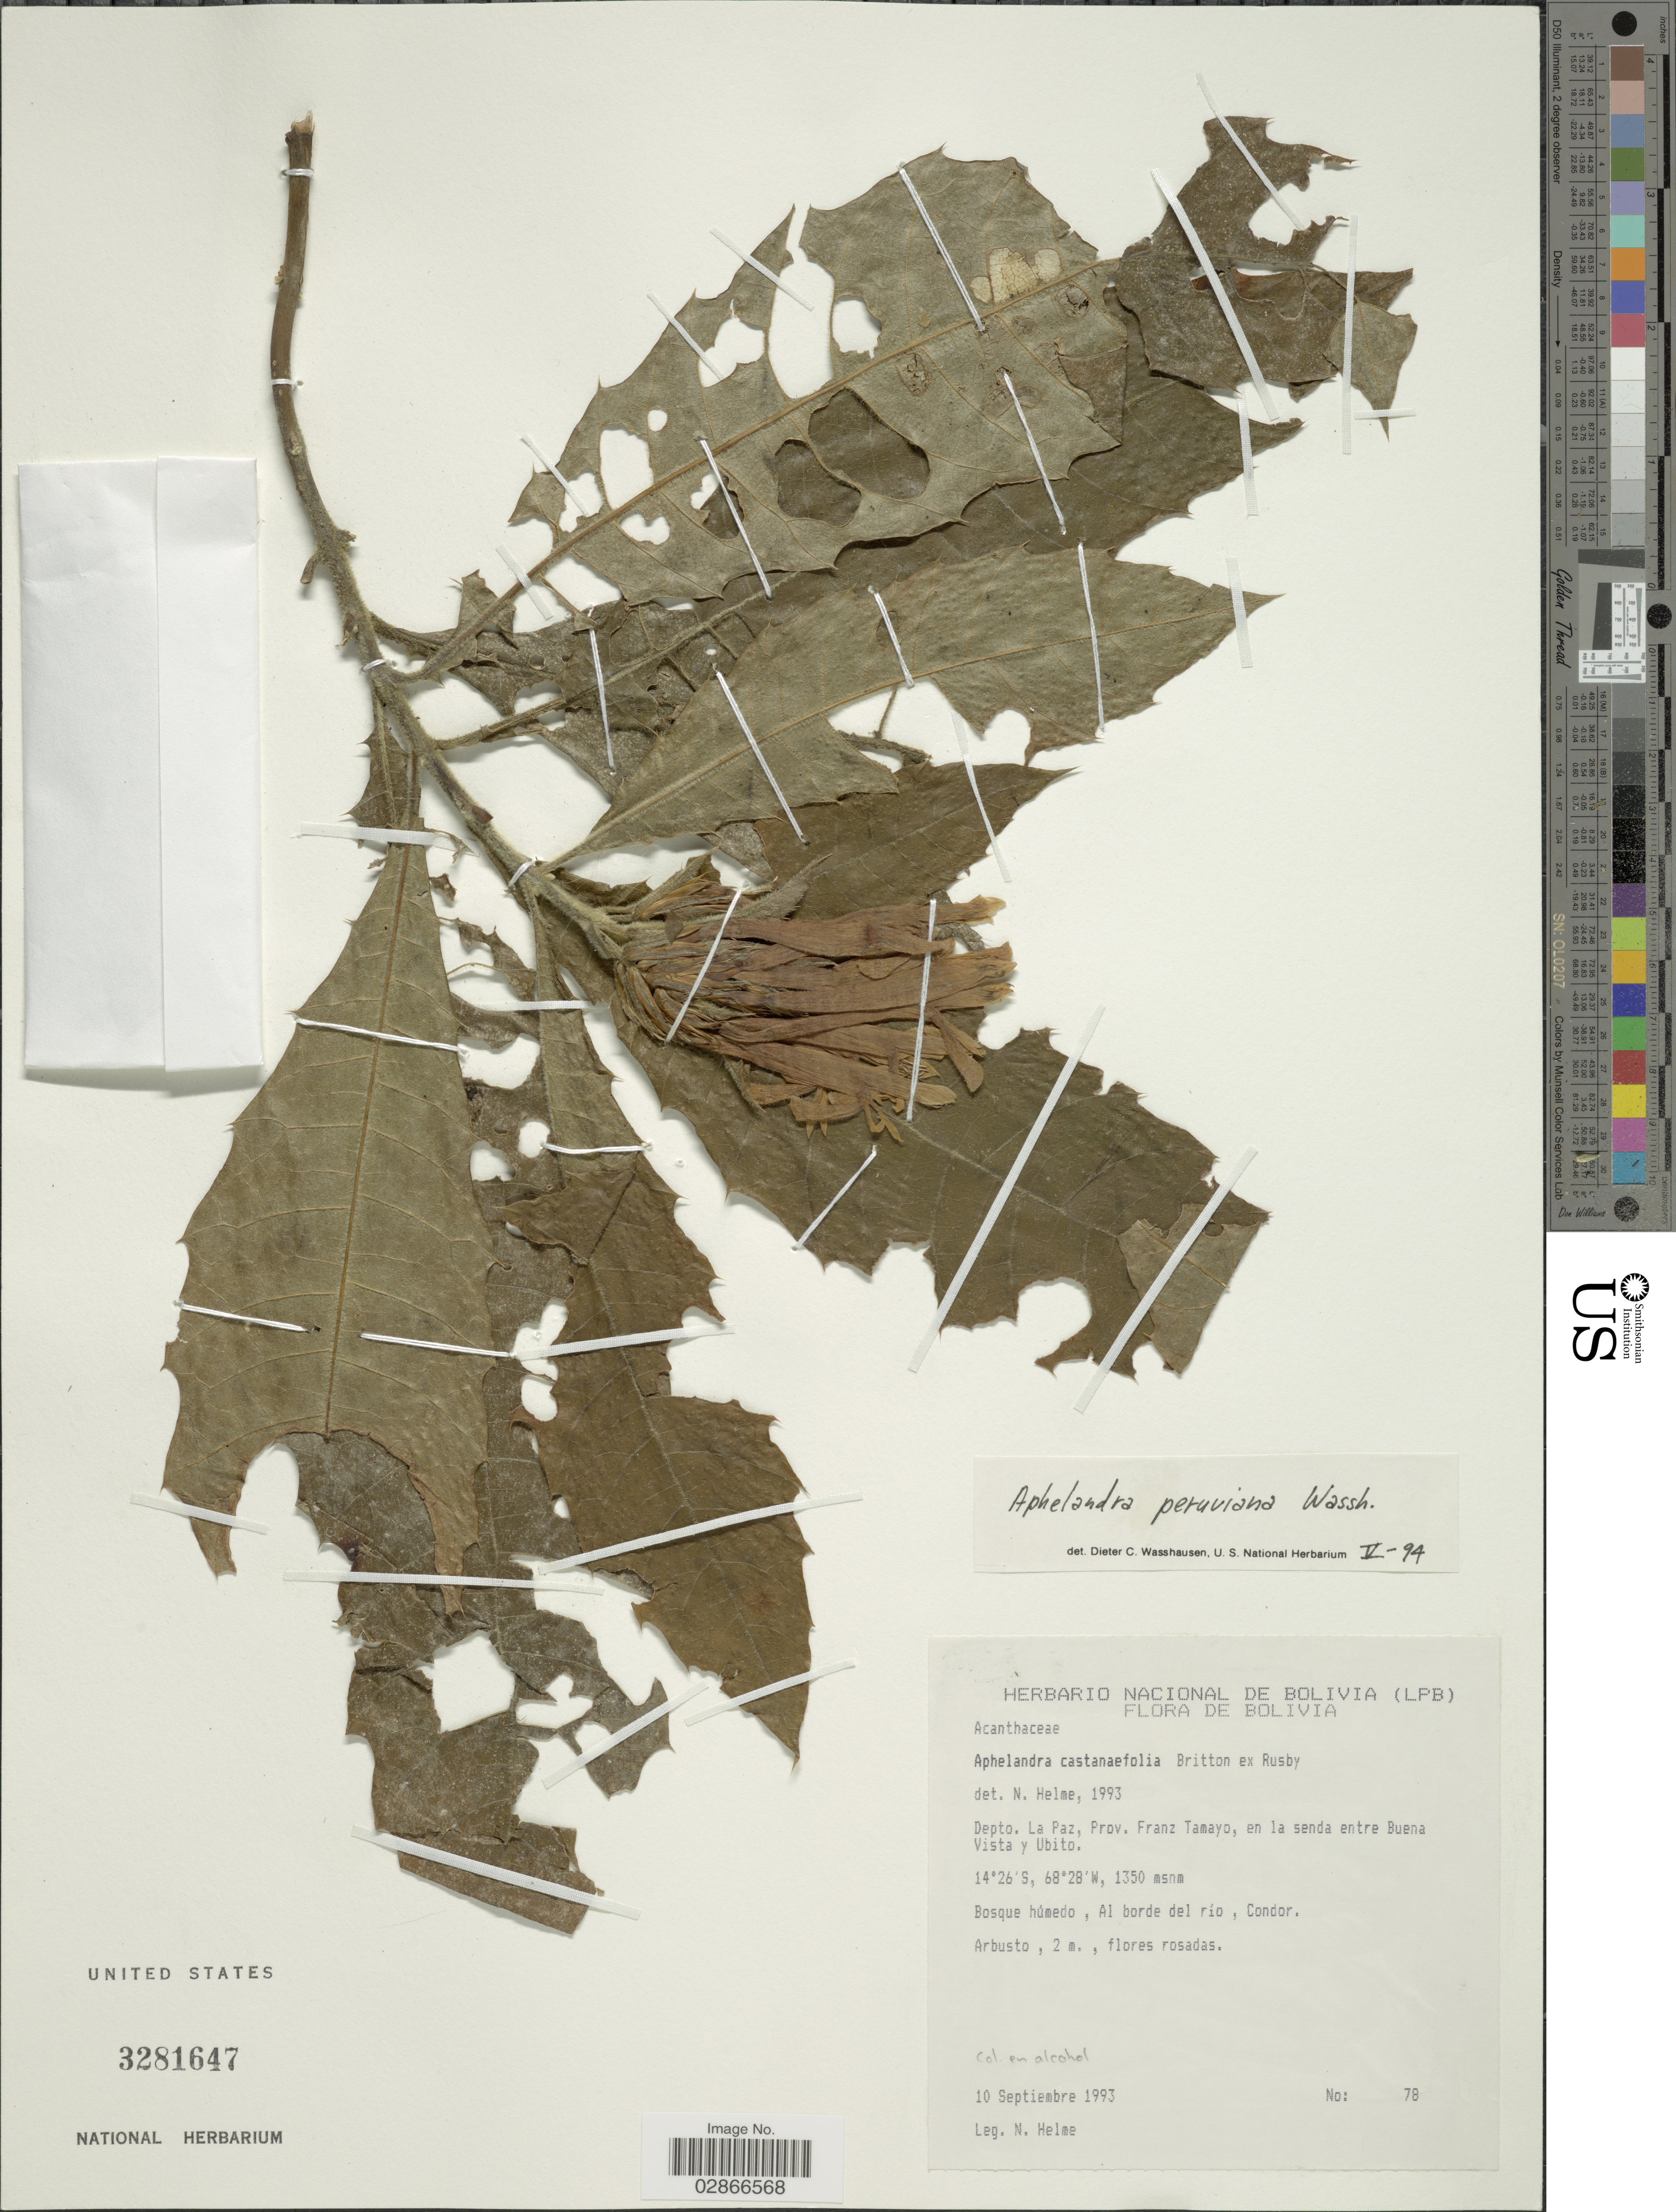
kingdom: Plantae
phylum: Tracheophyta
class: Magnoliopsida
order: Lamiales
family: Acanthaceae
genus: Aphelandra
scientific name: Aphelandra castanaefolia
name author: Britton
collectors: N. Helme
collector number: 78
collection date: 1993-09-10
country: Bolivia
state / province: La Paz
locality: Depto. La Paz, Prov. Franz Tamayo, en la senda entre Buena Vista y Ubito. Al borde del río, Condor.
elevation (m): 1350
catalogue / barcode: US 3281647